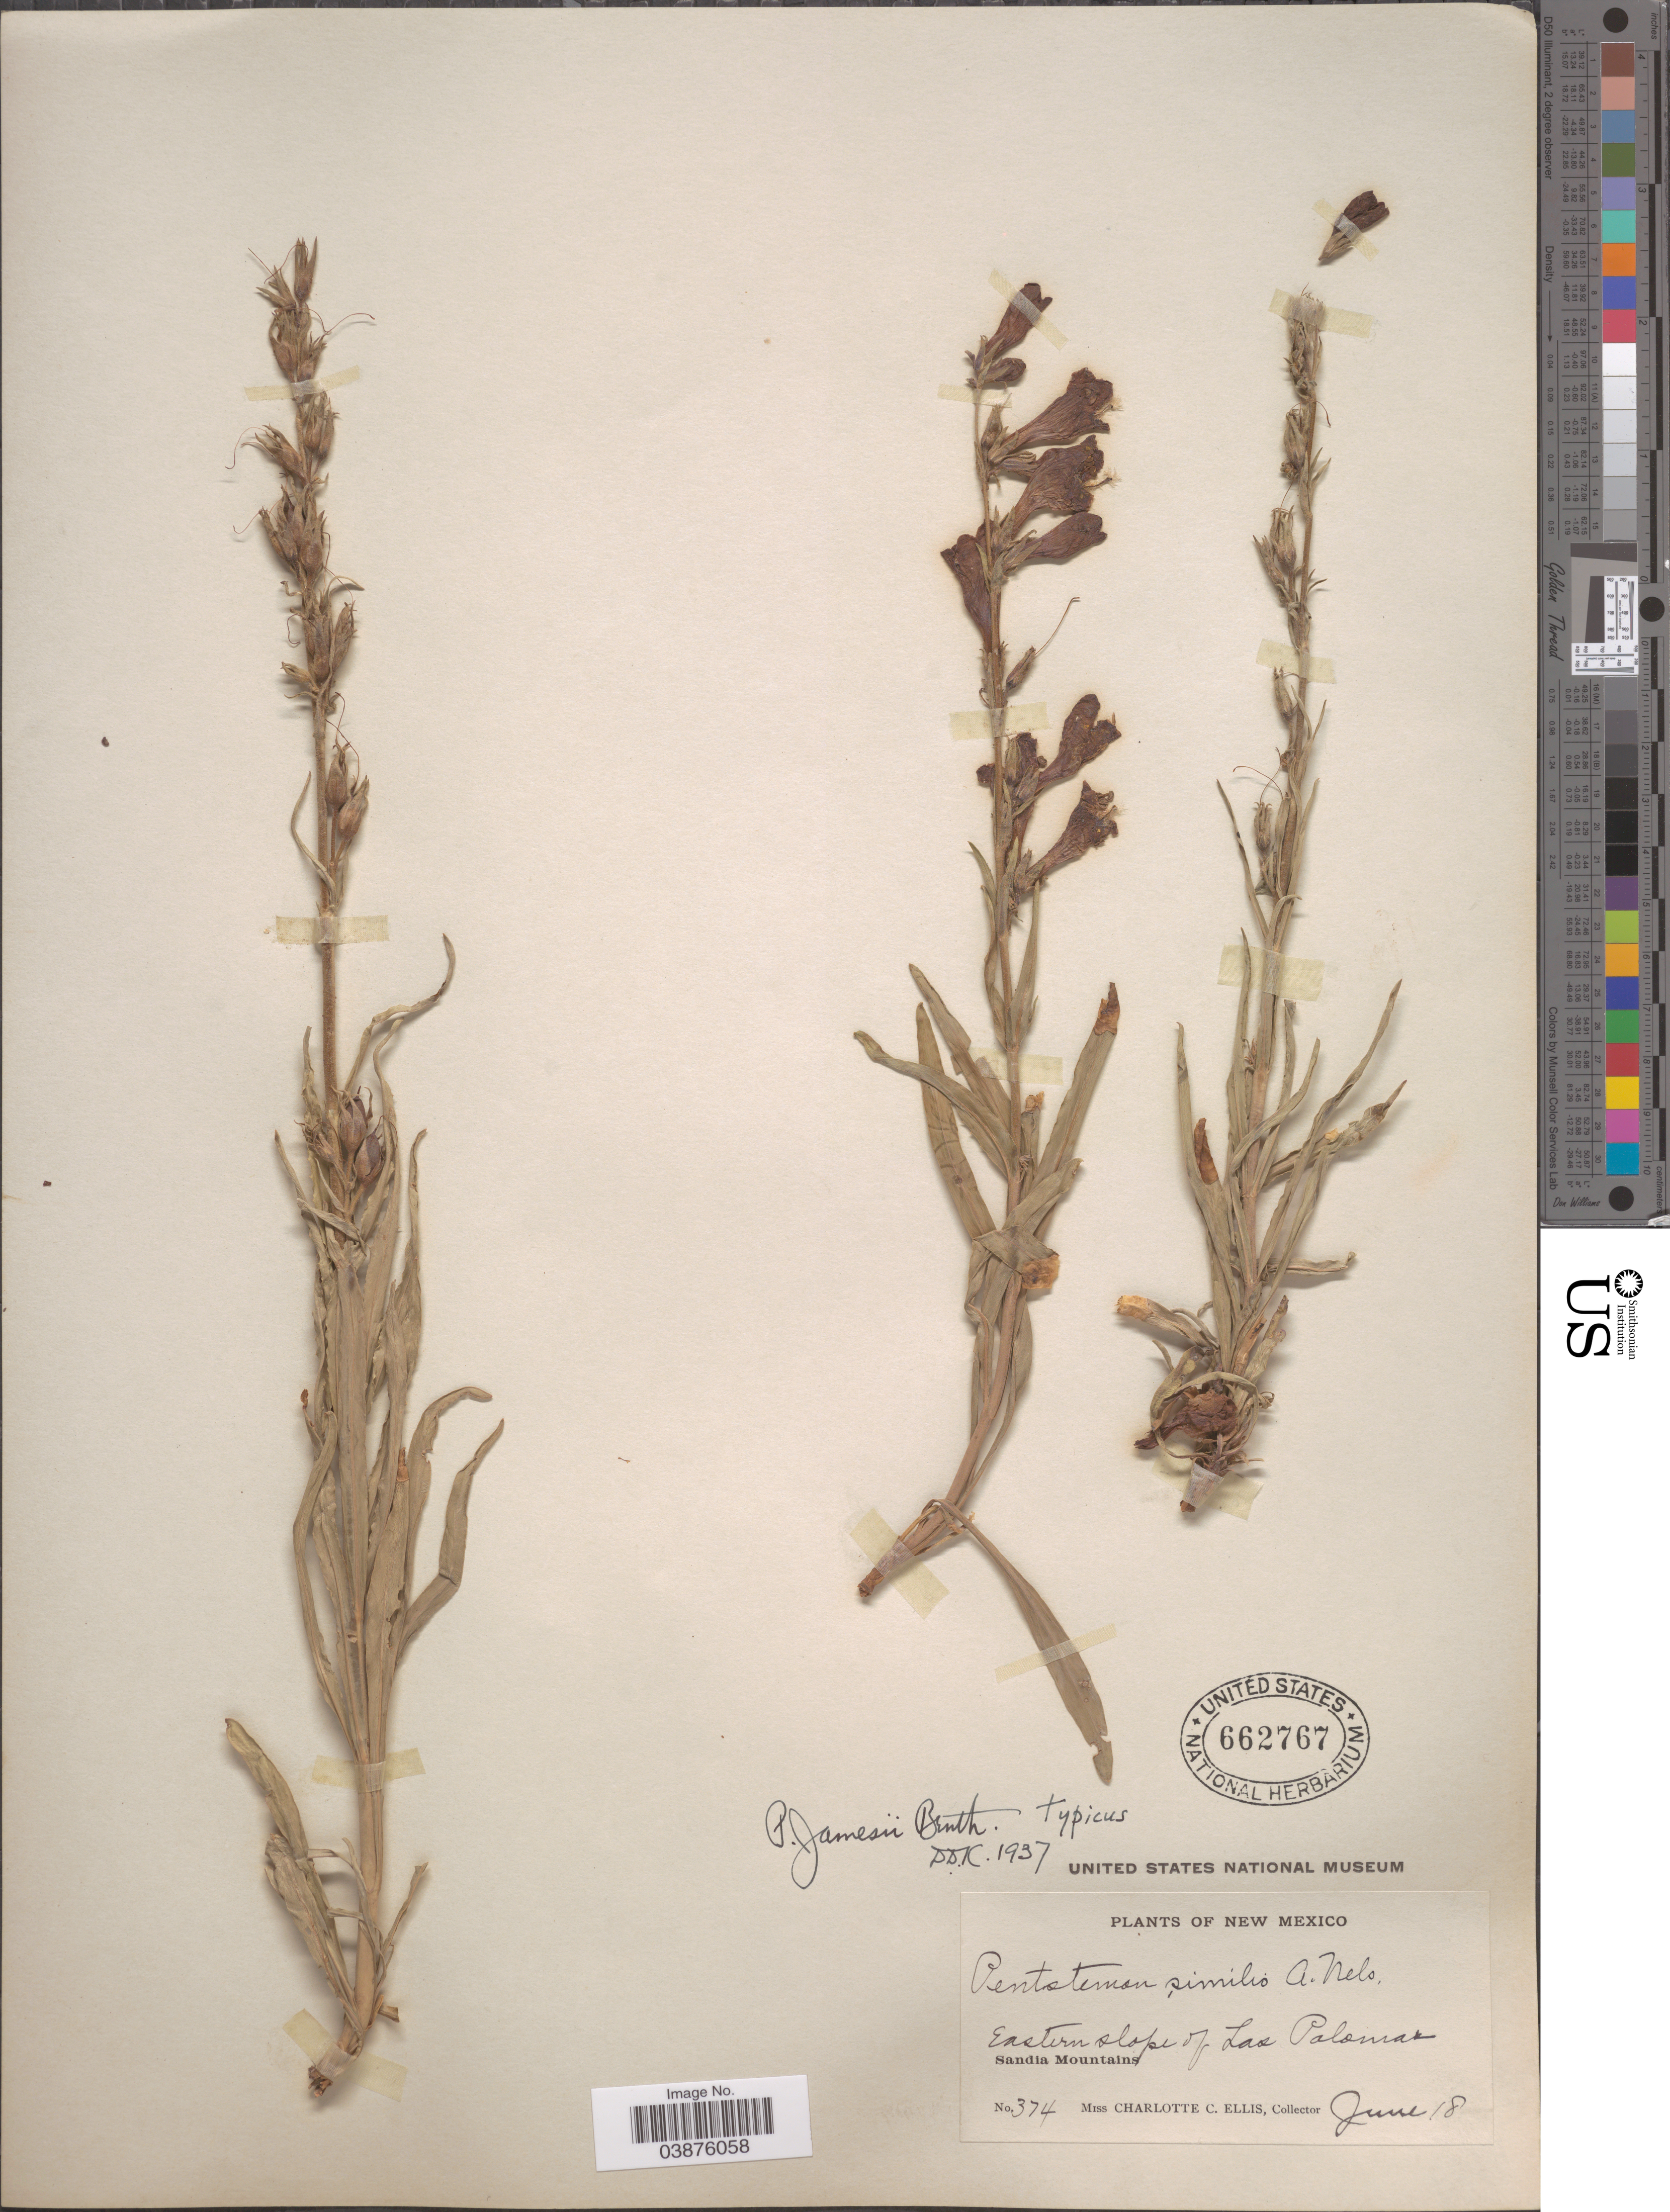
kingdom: Plantae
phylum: Tracheophyta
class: Magnoliopsida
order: Lamiales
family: Plantaginaceae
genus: Penstemon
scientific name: Penstemon jamesii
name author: Benth.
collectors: C. C. Ellis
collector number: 374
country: United States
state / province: New Mexico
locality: Eastern slope of Las Palomas. Sandia Mountains.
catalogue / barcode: US 662767